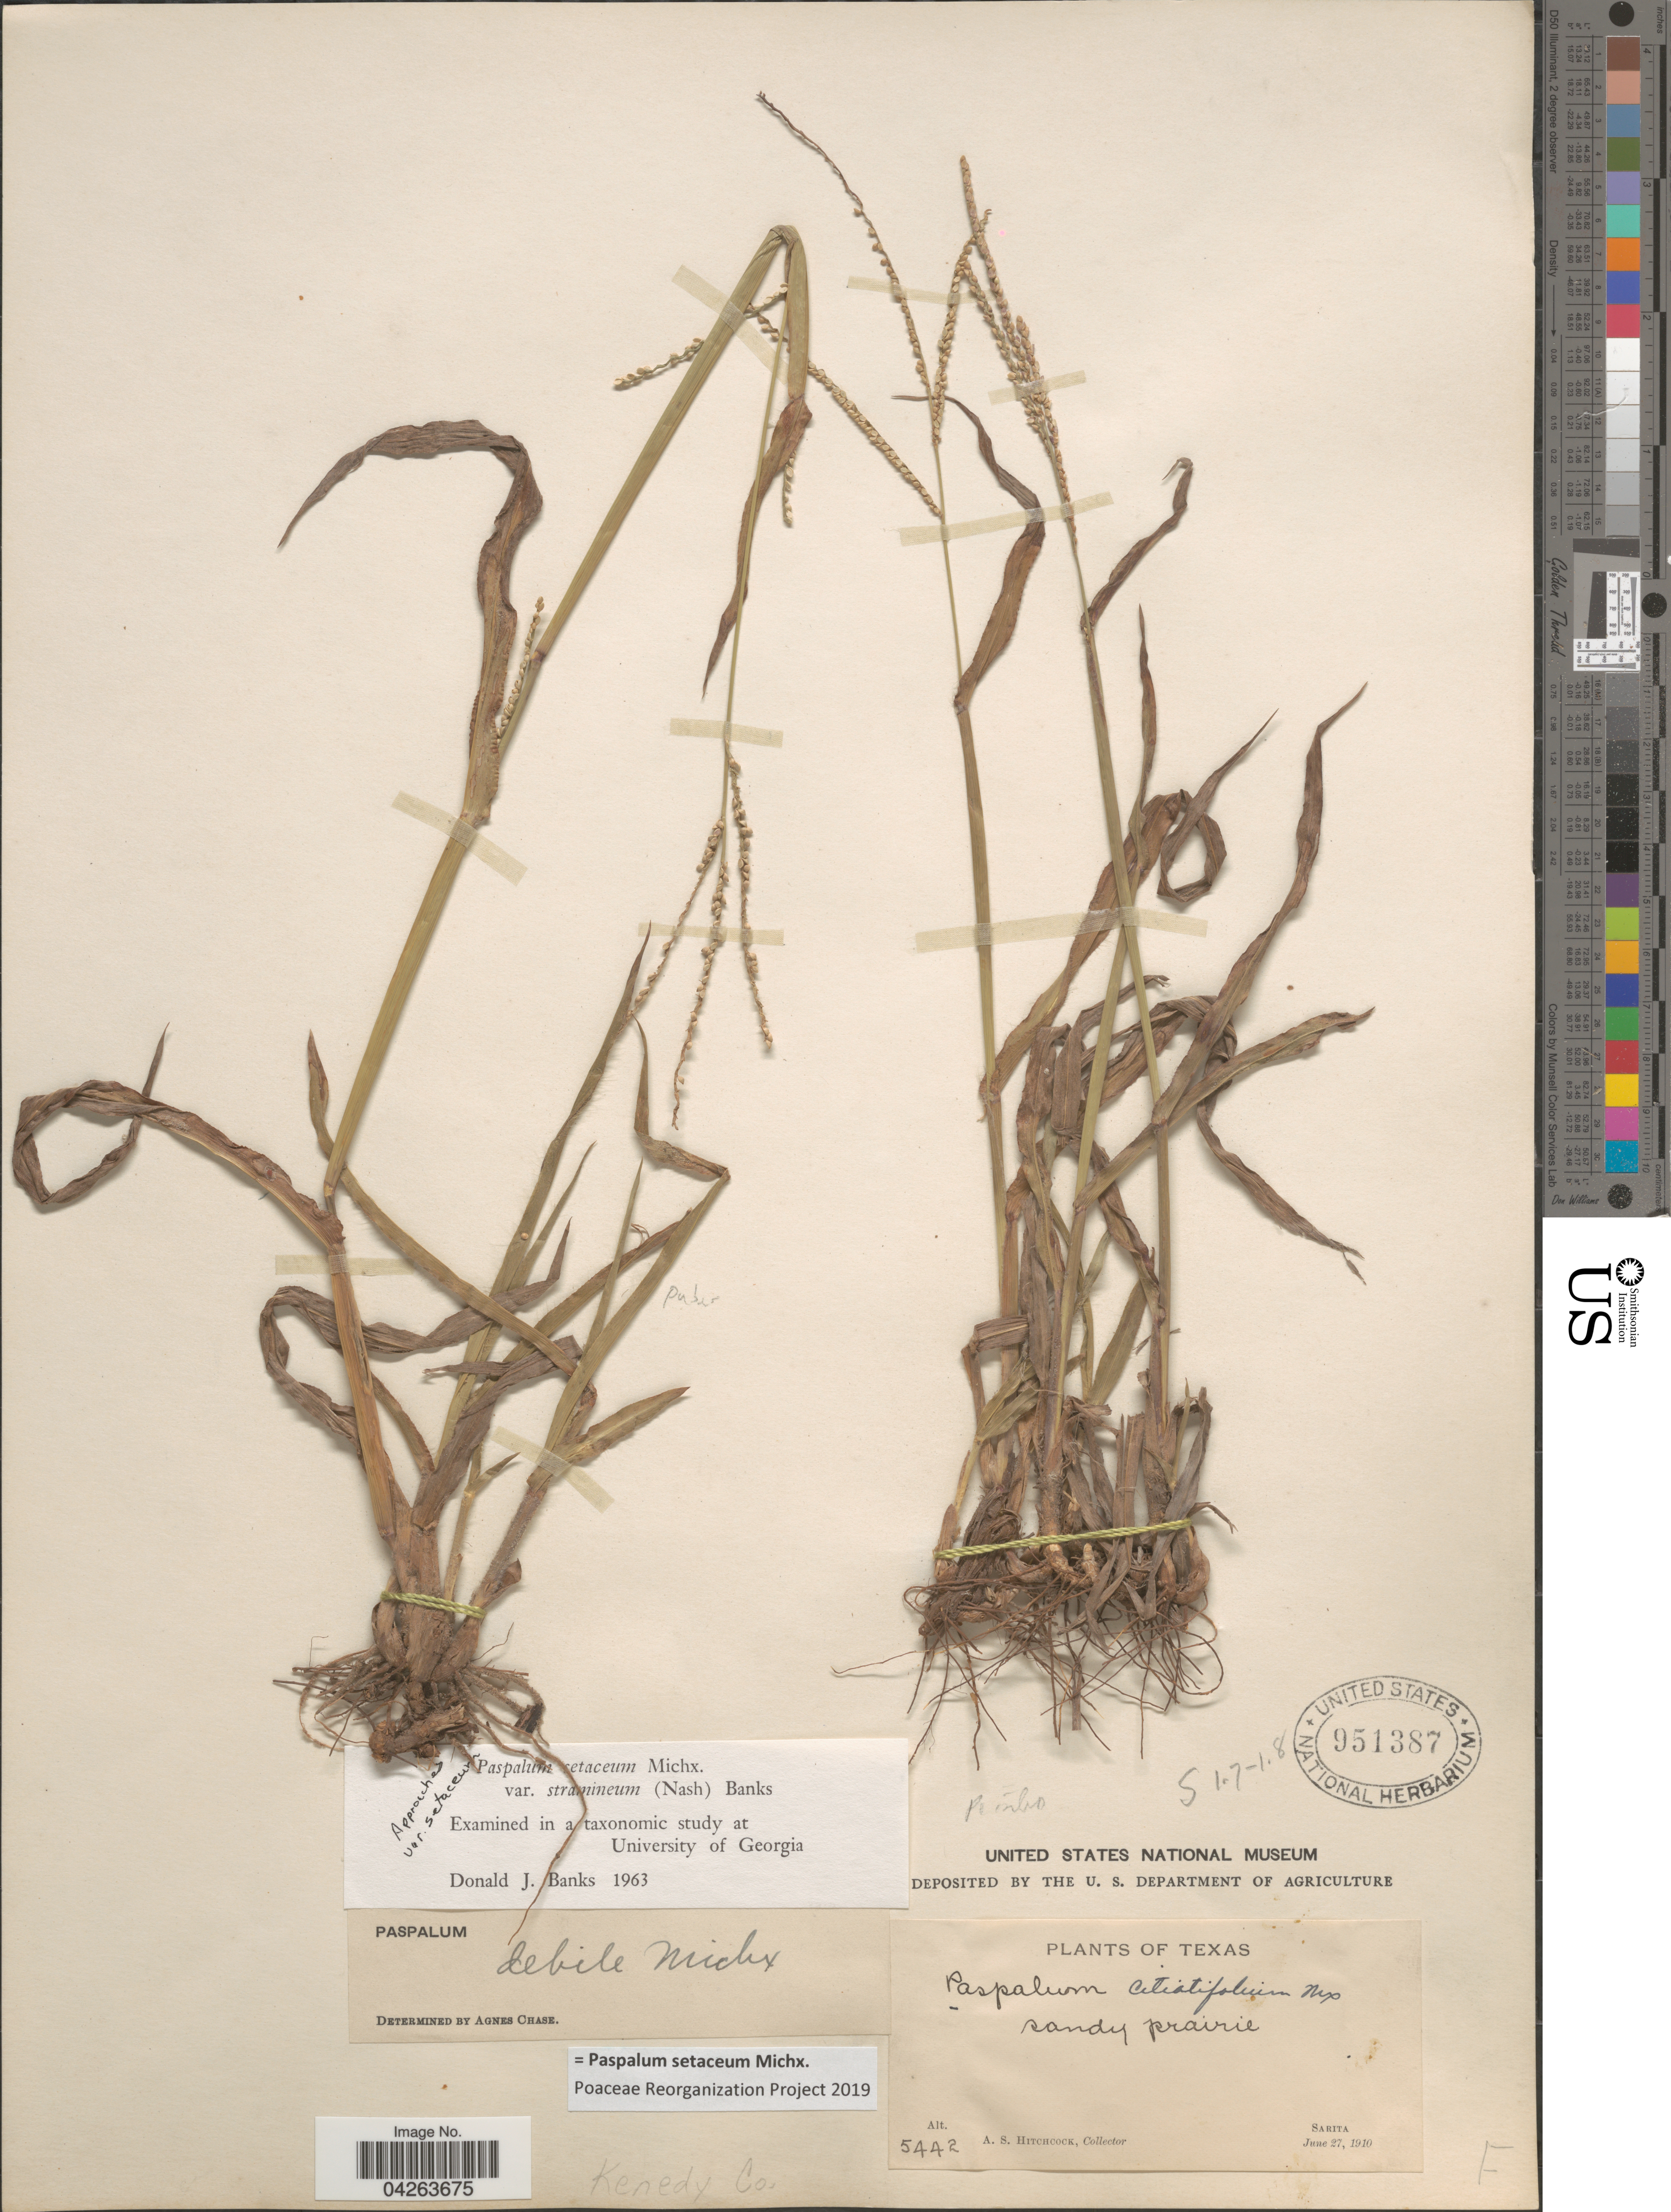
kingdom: Plantae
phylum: Tracheophyta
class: Liliopsida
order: Poales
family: Poaceae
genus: Paspalum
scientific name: Paspalum setaceum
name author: Michx.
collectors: A. S. Hitchcock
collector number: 5442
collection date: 1910-06-27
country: United States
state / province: Texas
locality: Sarita. Kenedy Co.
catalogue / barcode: US 951387